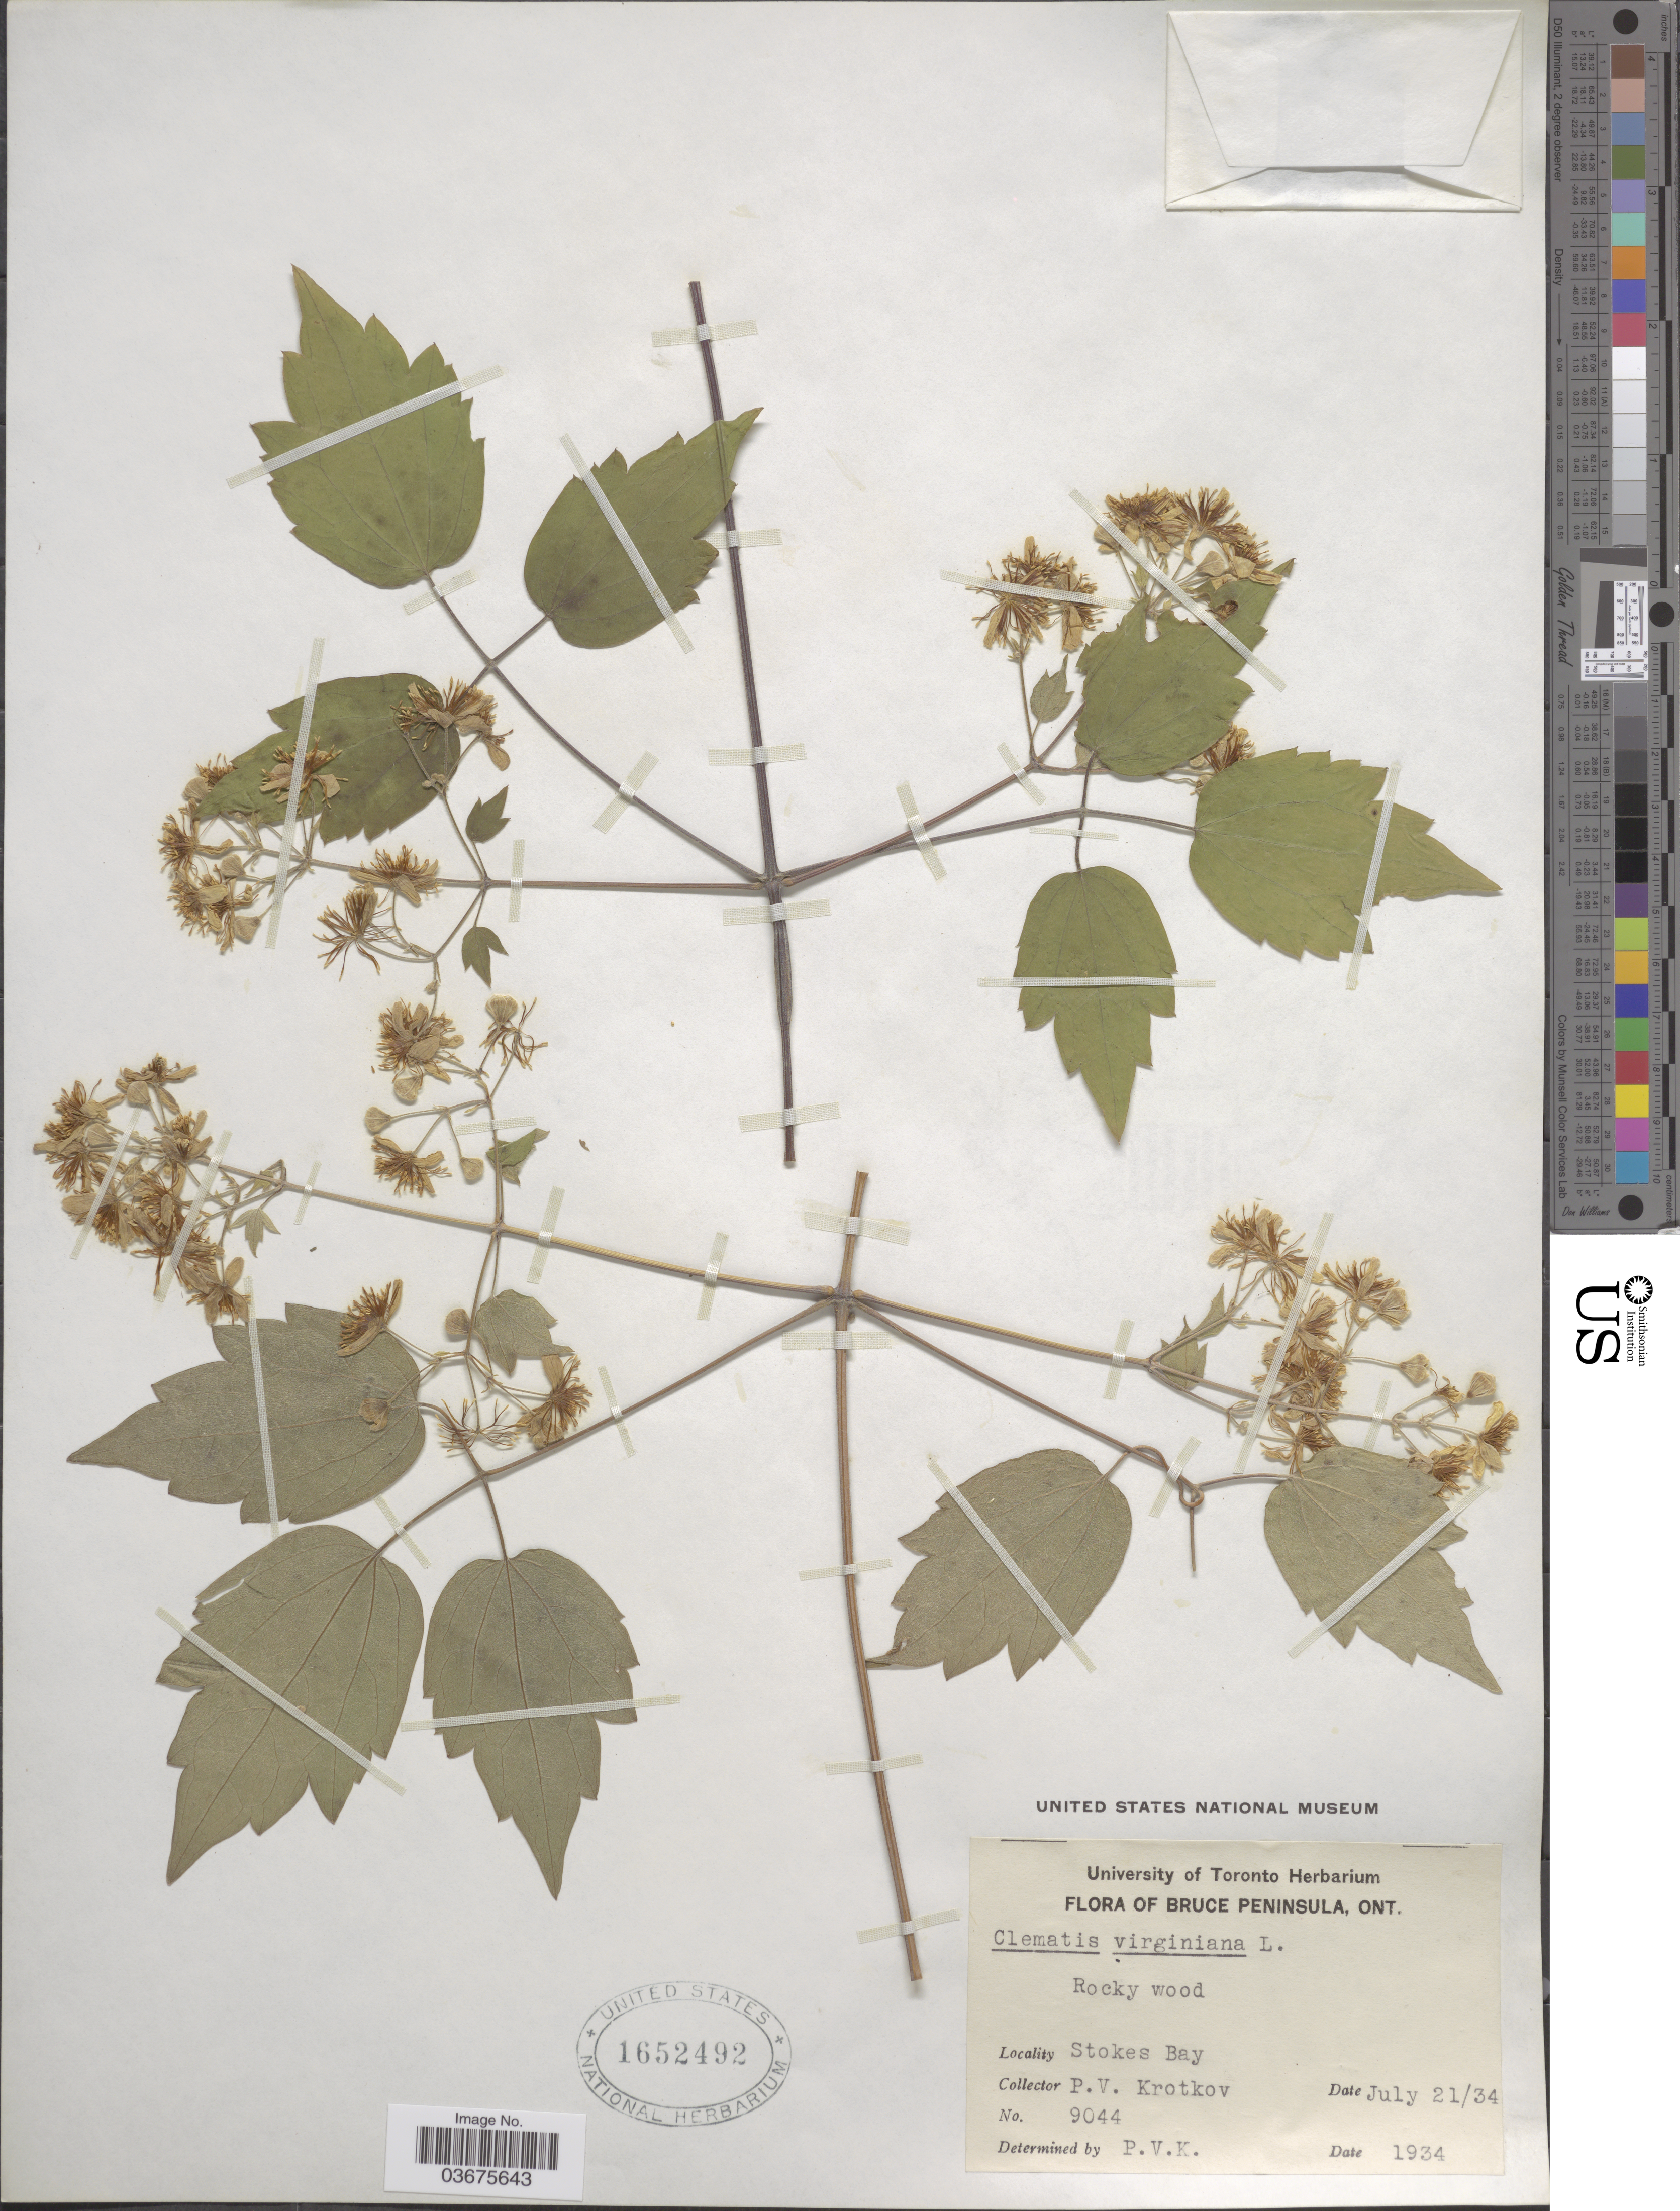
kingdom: Plantae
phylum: Tracheophyta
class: Magnoliopsida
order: Ranunculales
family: Ranunculaceae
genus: Clematis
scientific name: Clematis virginiana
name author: L.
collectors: P. V. Krotkov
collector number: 9044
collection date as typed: Transcribed d/m/y: 21/7/34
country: Canada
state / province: Ontario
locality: Bruce Peninsula. Rocky wood. Stokes Bay.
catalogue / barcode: US 1652492